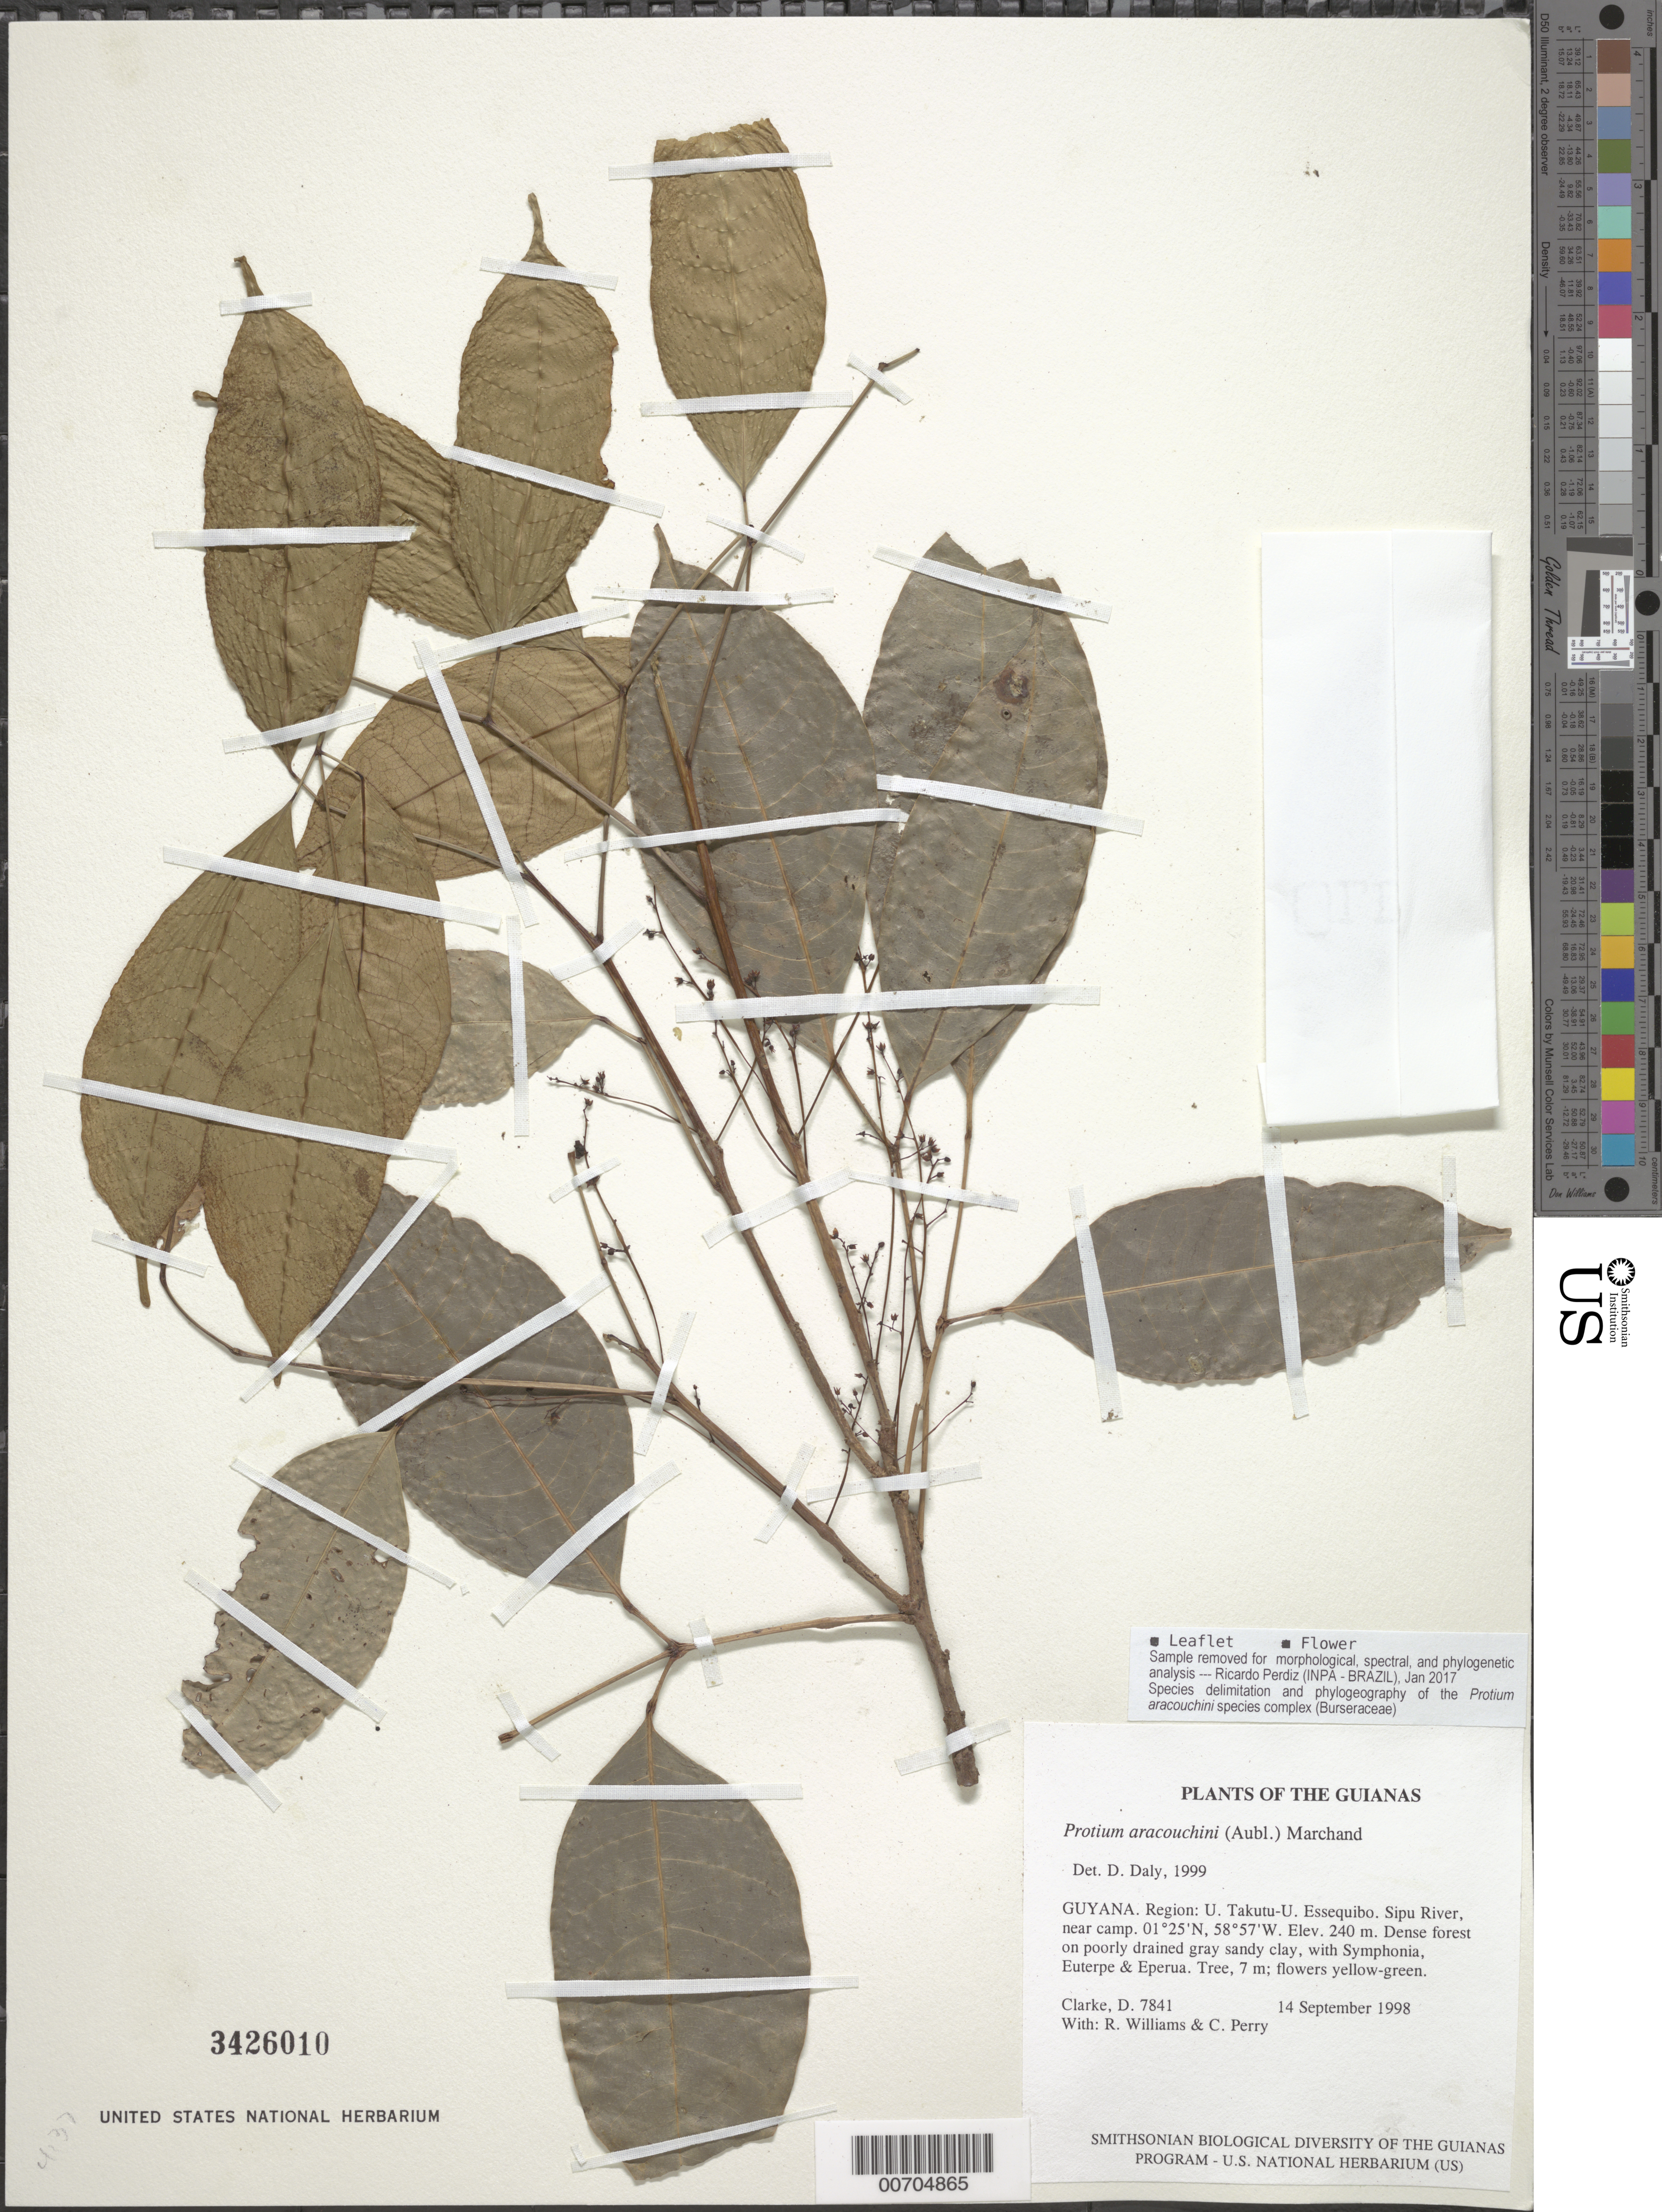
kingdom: Plantae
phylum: Tracheophyta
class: Magnoliopsida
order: Sapindales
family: Burseraceae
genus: Protium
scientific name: Protium aracouchini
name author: (Aubl.) Marchand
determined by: Daly, D. C.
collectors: H. D. Clarke, R. Williams & C. Perry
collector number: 7841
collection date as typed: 14 September 1998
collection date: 1998-09-14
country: Guyana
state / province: U. Takutu-U. Essequibo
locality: Sipu River, near camp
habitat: Dense forest on poorly drained gray sandy clay, with Symphonia, Euterpe & Eperua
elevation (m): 240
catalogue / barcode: US 3426010